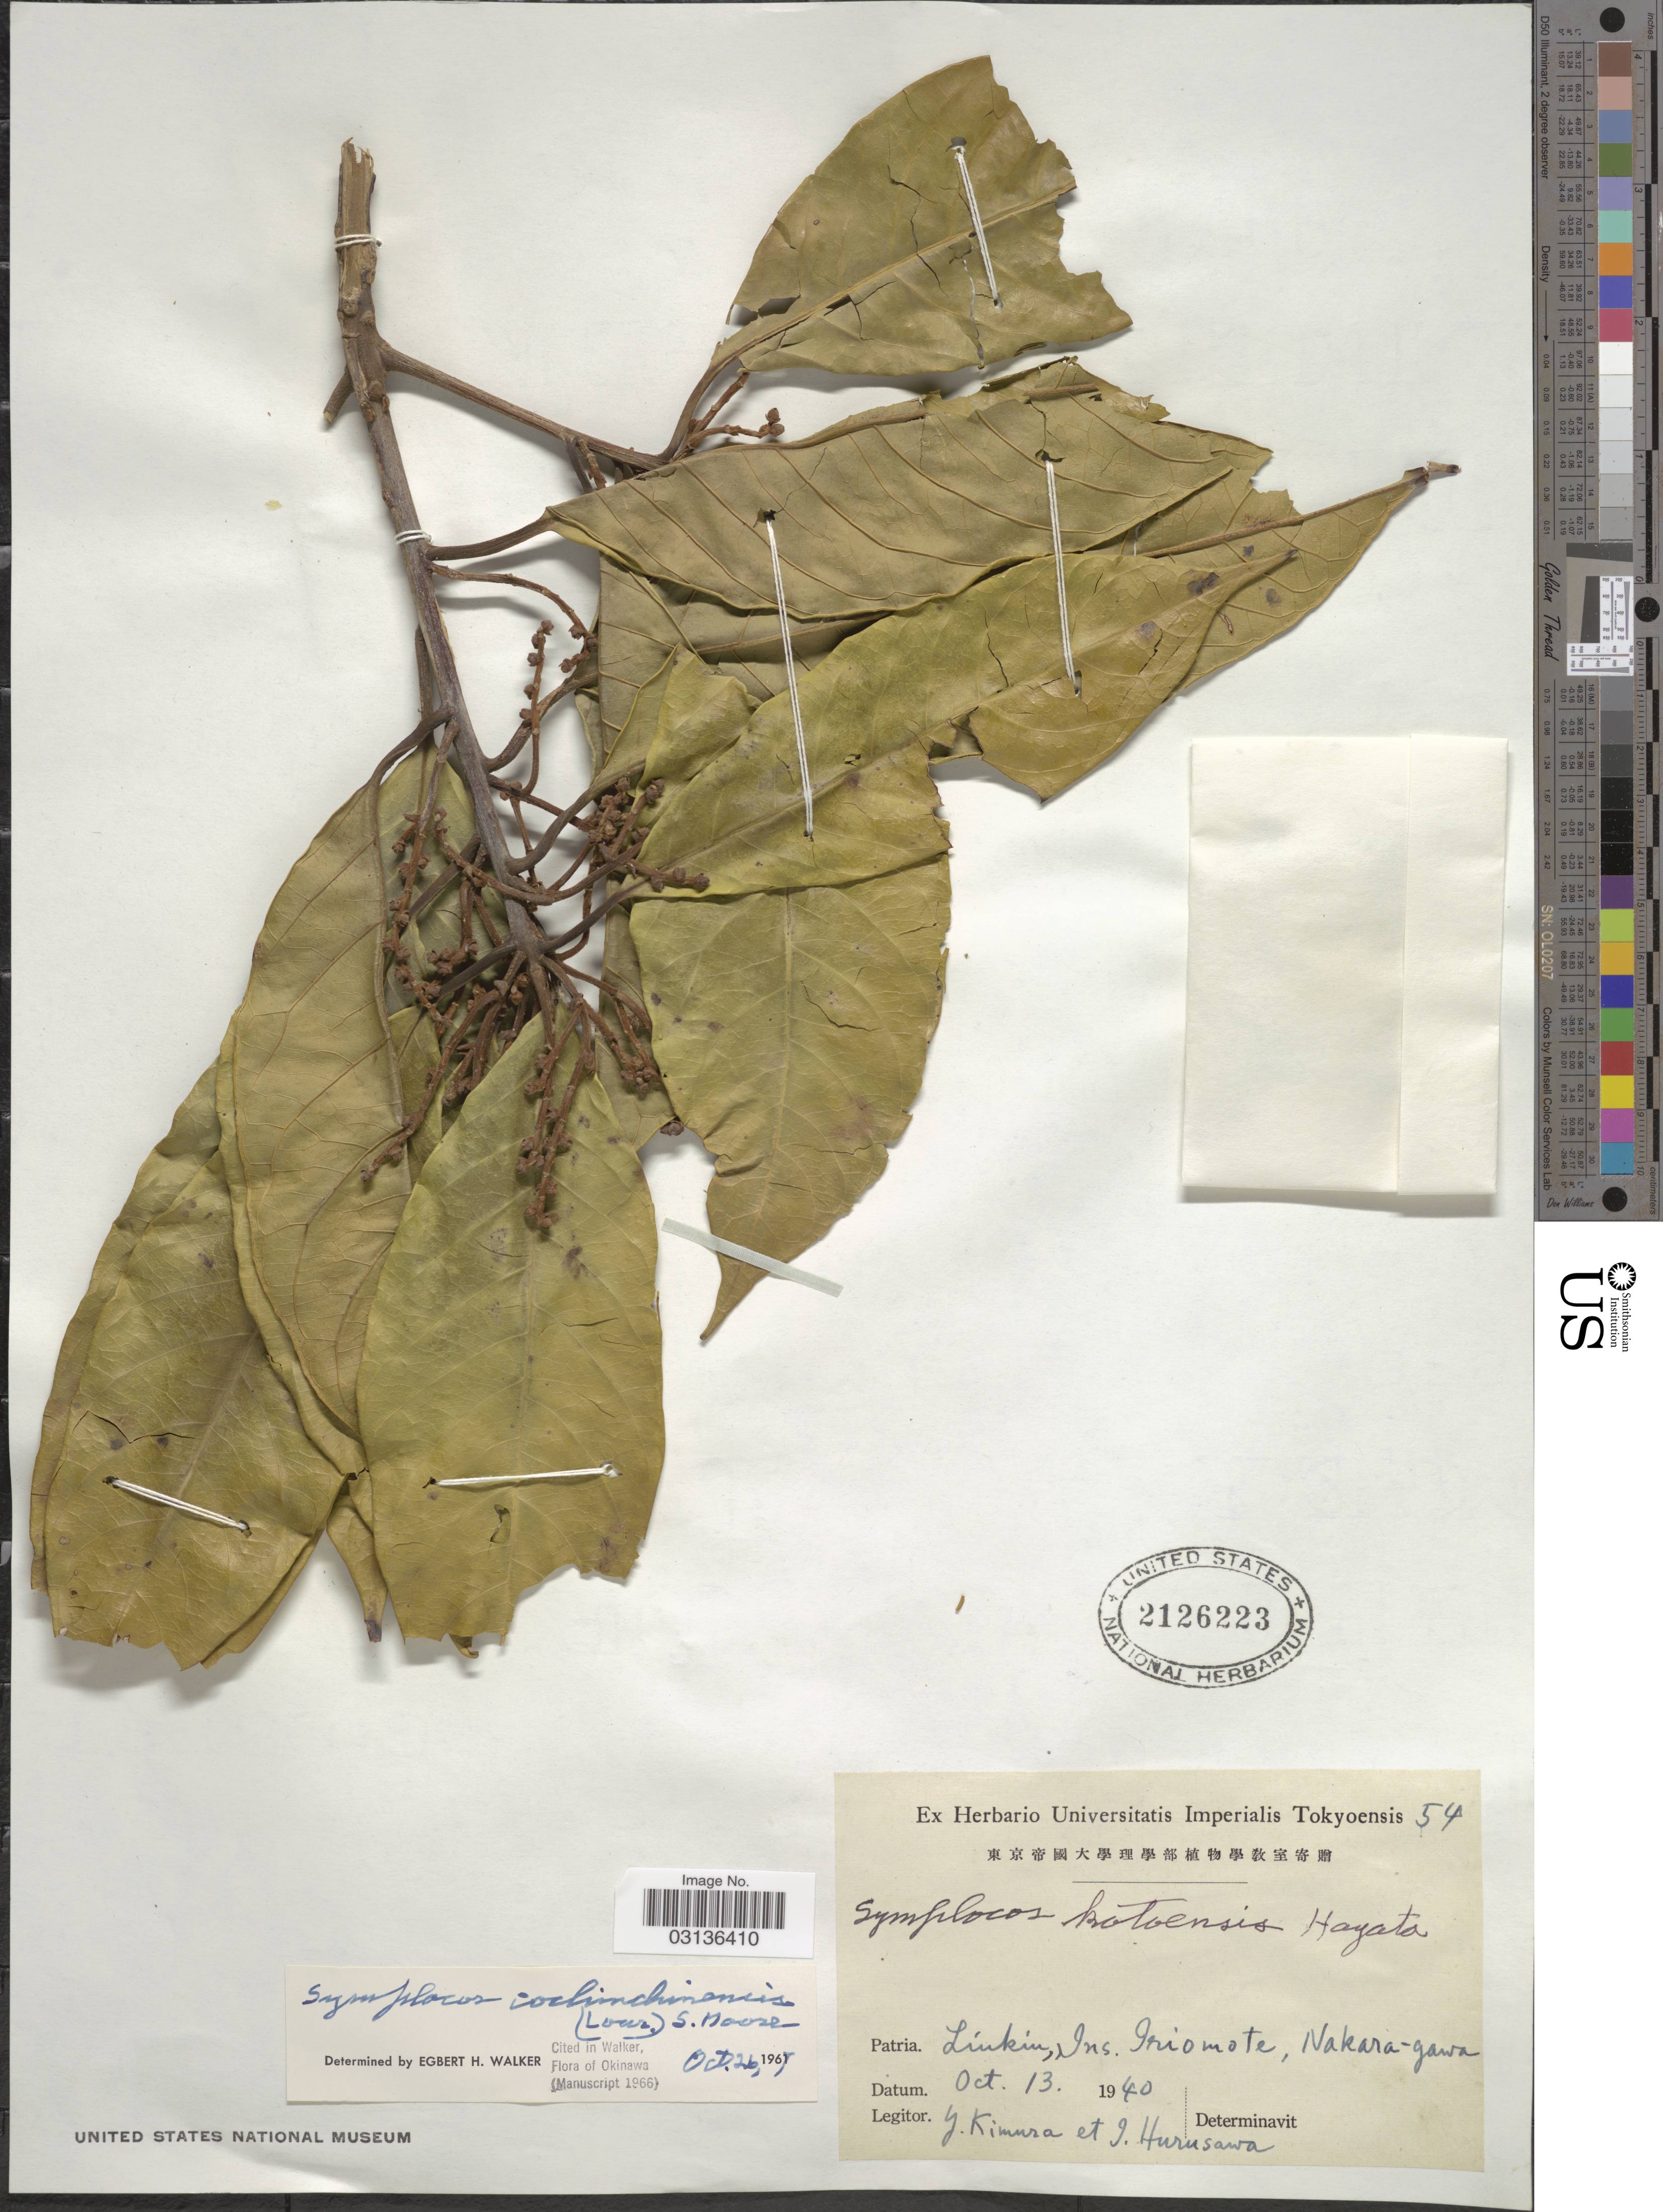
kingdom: Plantae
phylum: Tracheophyta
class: Magnoliopsida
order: Ericales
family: Symplocaceae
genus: Symplocos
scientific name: Symplocos cochinchinensis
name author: (Lour.) S. Moore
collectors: Y. Kimura & I. Hurusawa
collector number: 54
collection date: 1940-10-13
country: Japan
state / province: Okinawa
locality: Patria Liukiu, Ins. Iriomote, Nakara-gawa.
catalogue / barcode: US 2126223